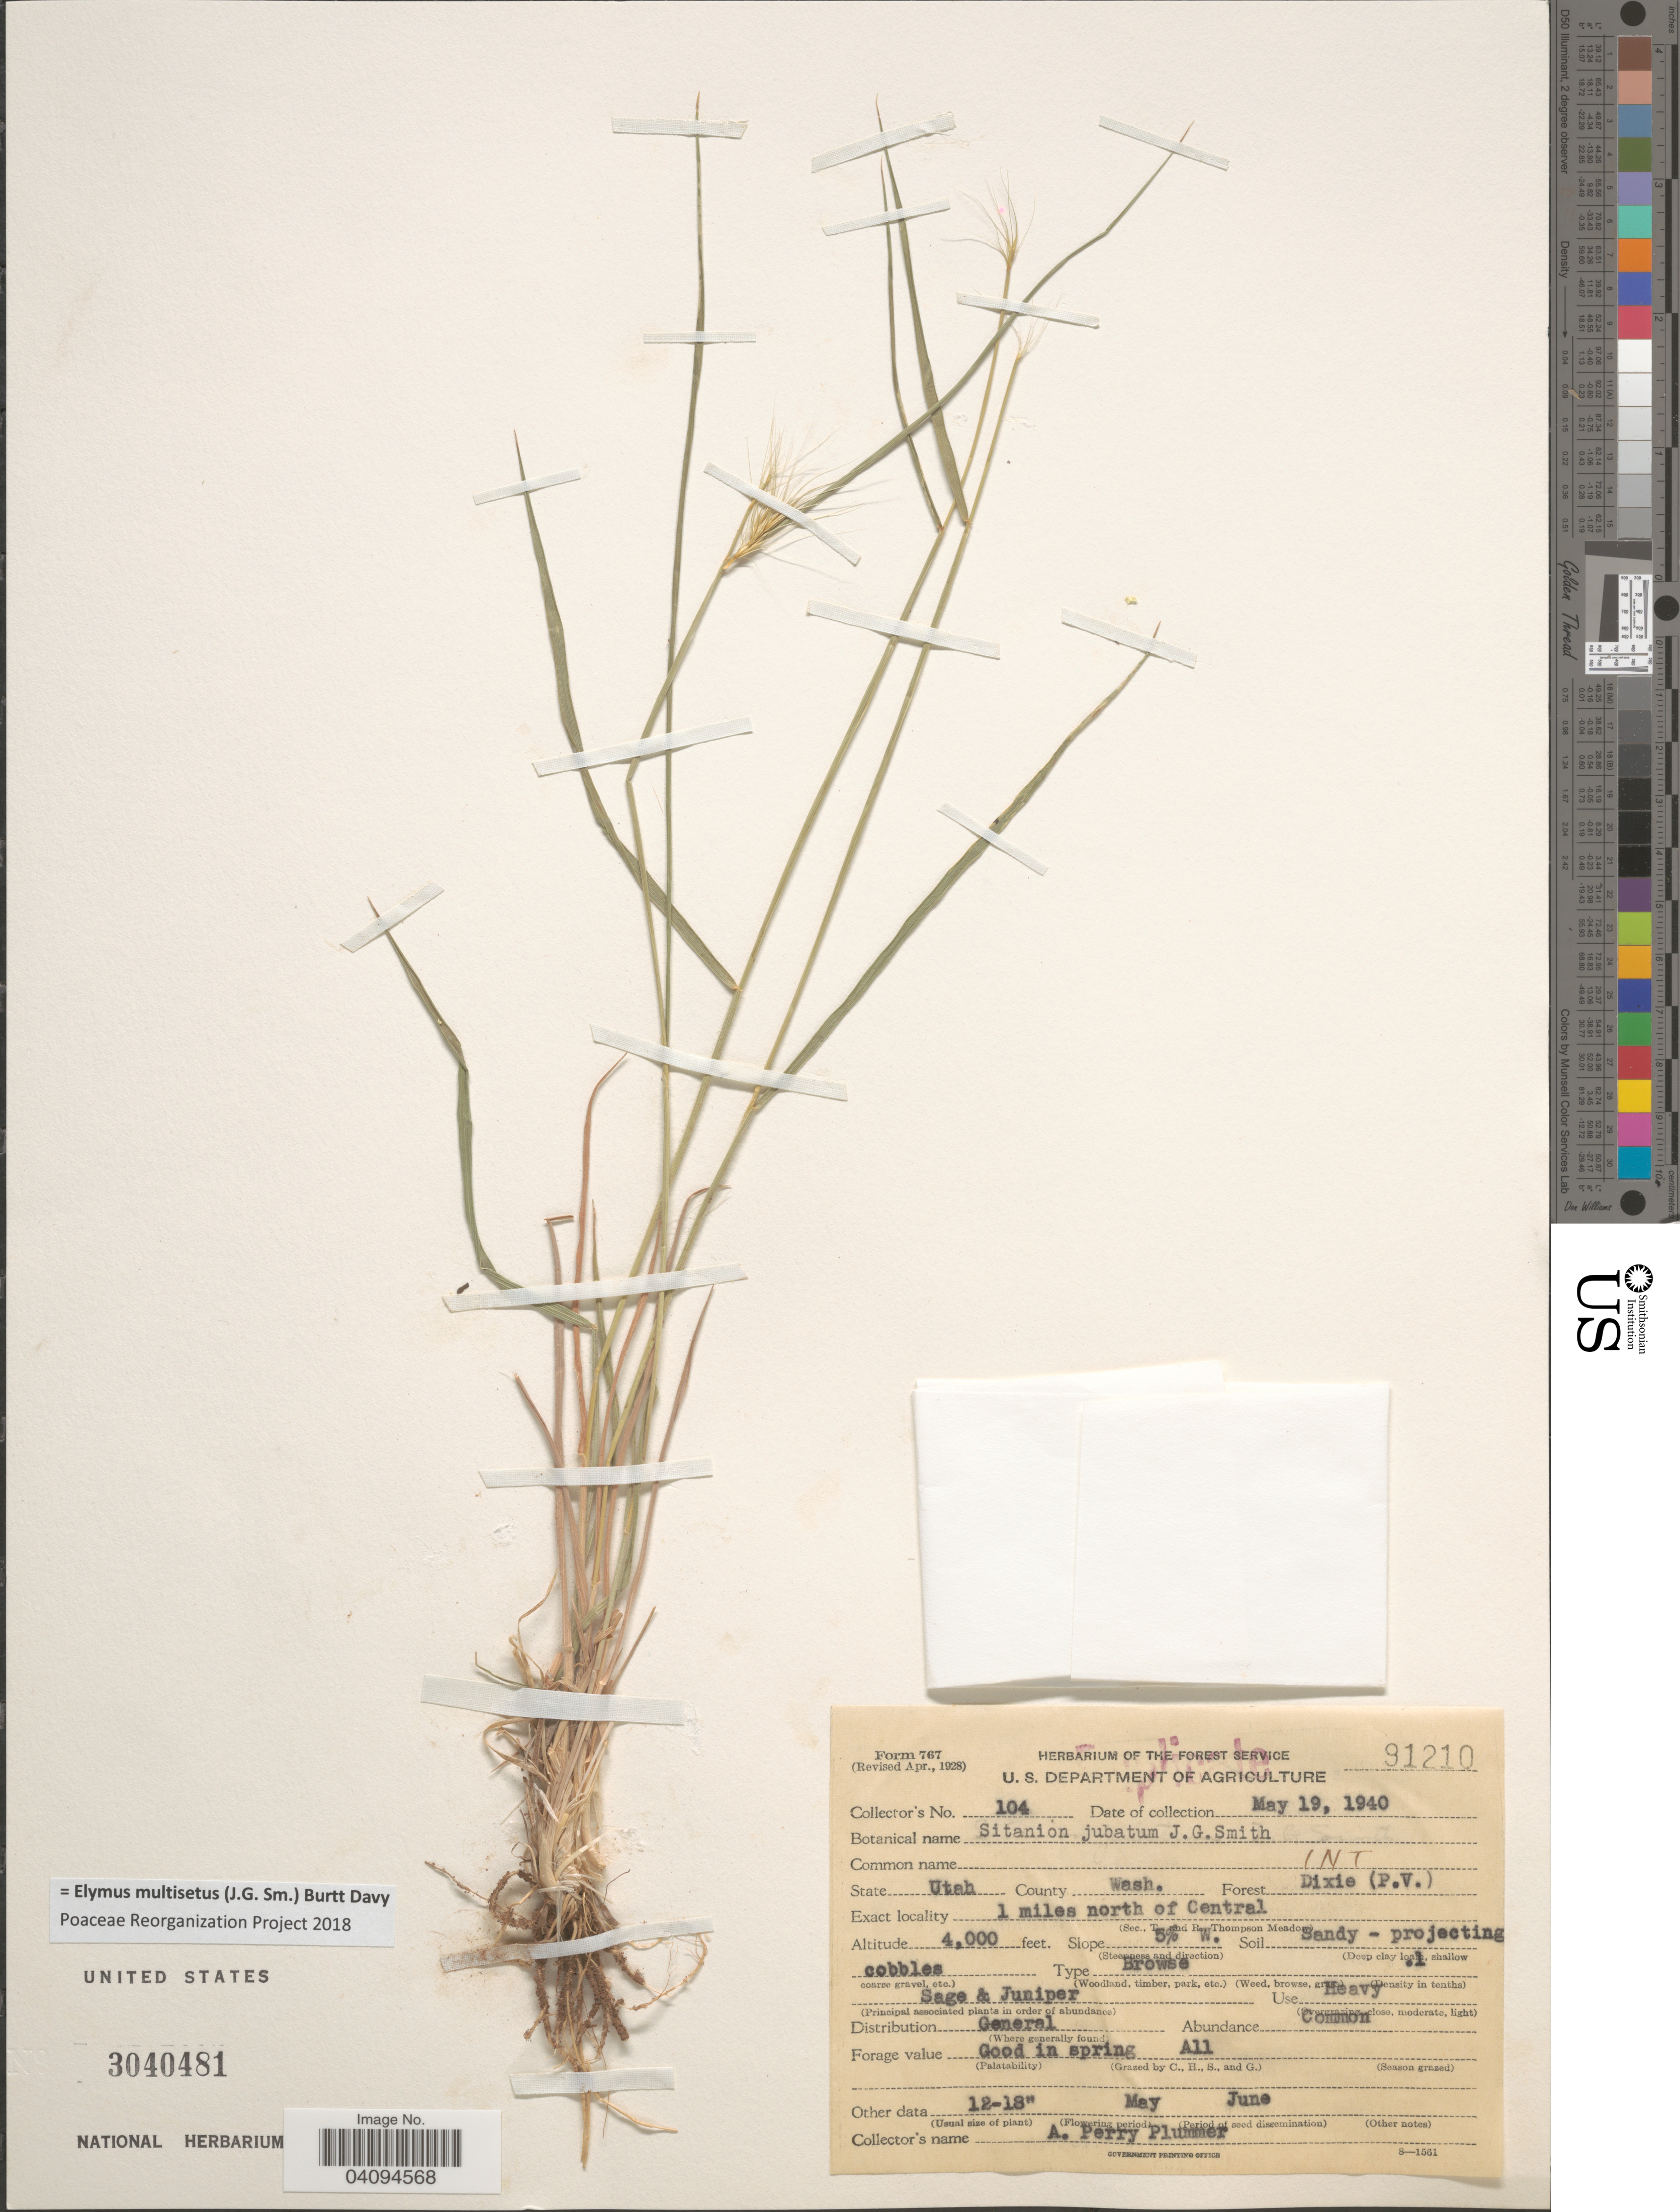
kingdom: Plantae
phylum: Tracheophyta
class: Liliopsida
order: Poales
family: Poaceae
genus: Elymus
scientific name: Elymus multisetus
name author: (J.G. Sm.) Burtt Davy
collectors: A. Plummer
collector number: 104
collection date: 1940-05-19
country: United States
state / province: Utah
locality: County Wash. Forest Dixie (P.V.) 1 miles north of Central.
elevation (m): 1219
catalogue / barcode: US 3040481